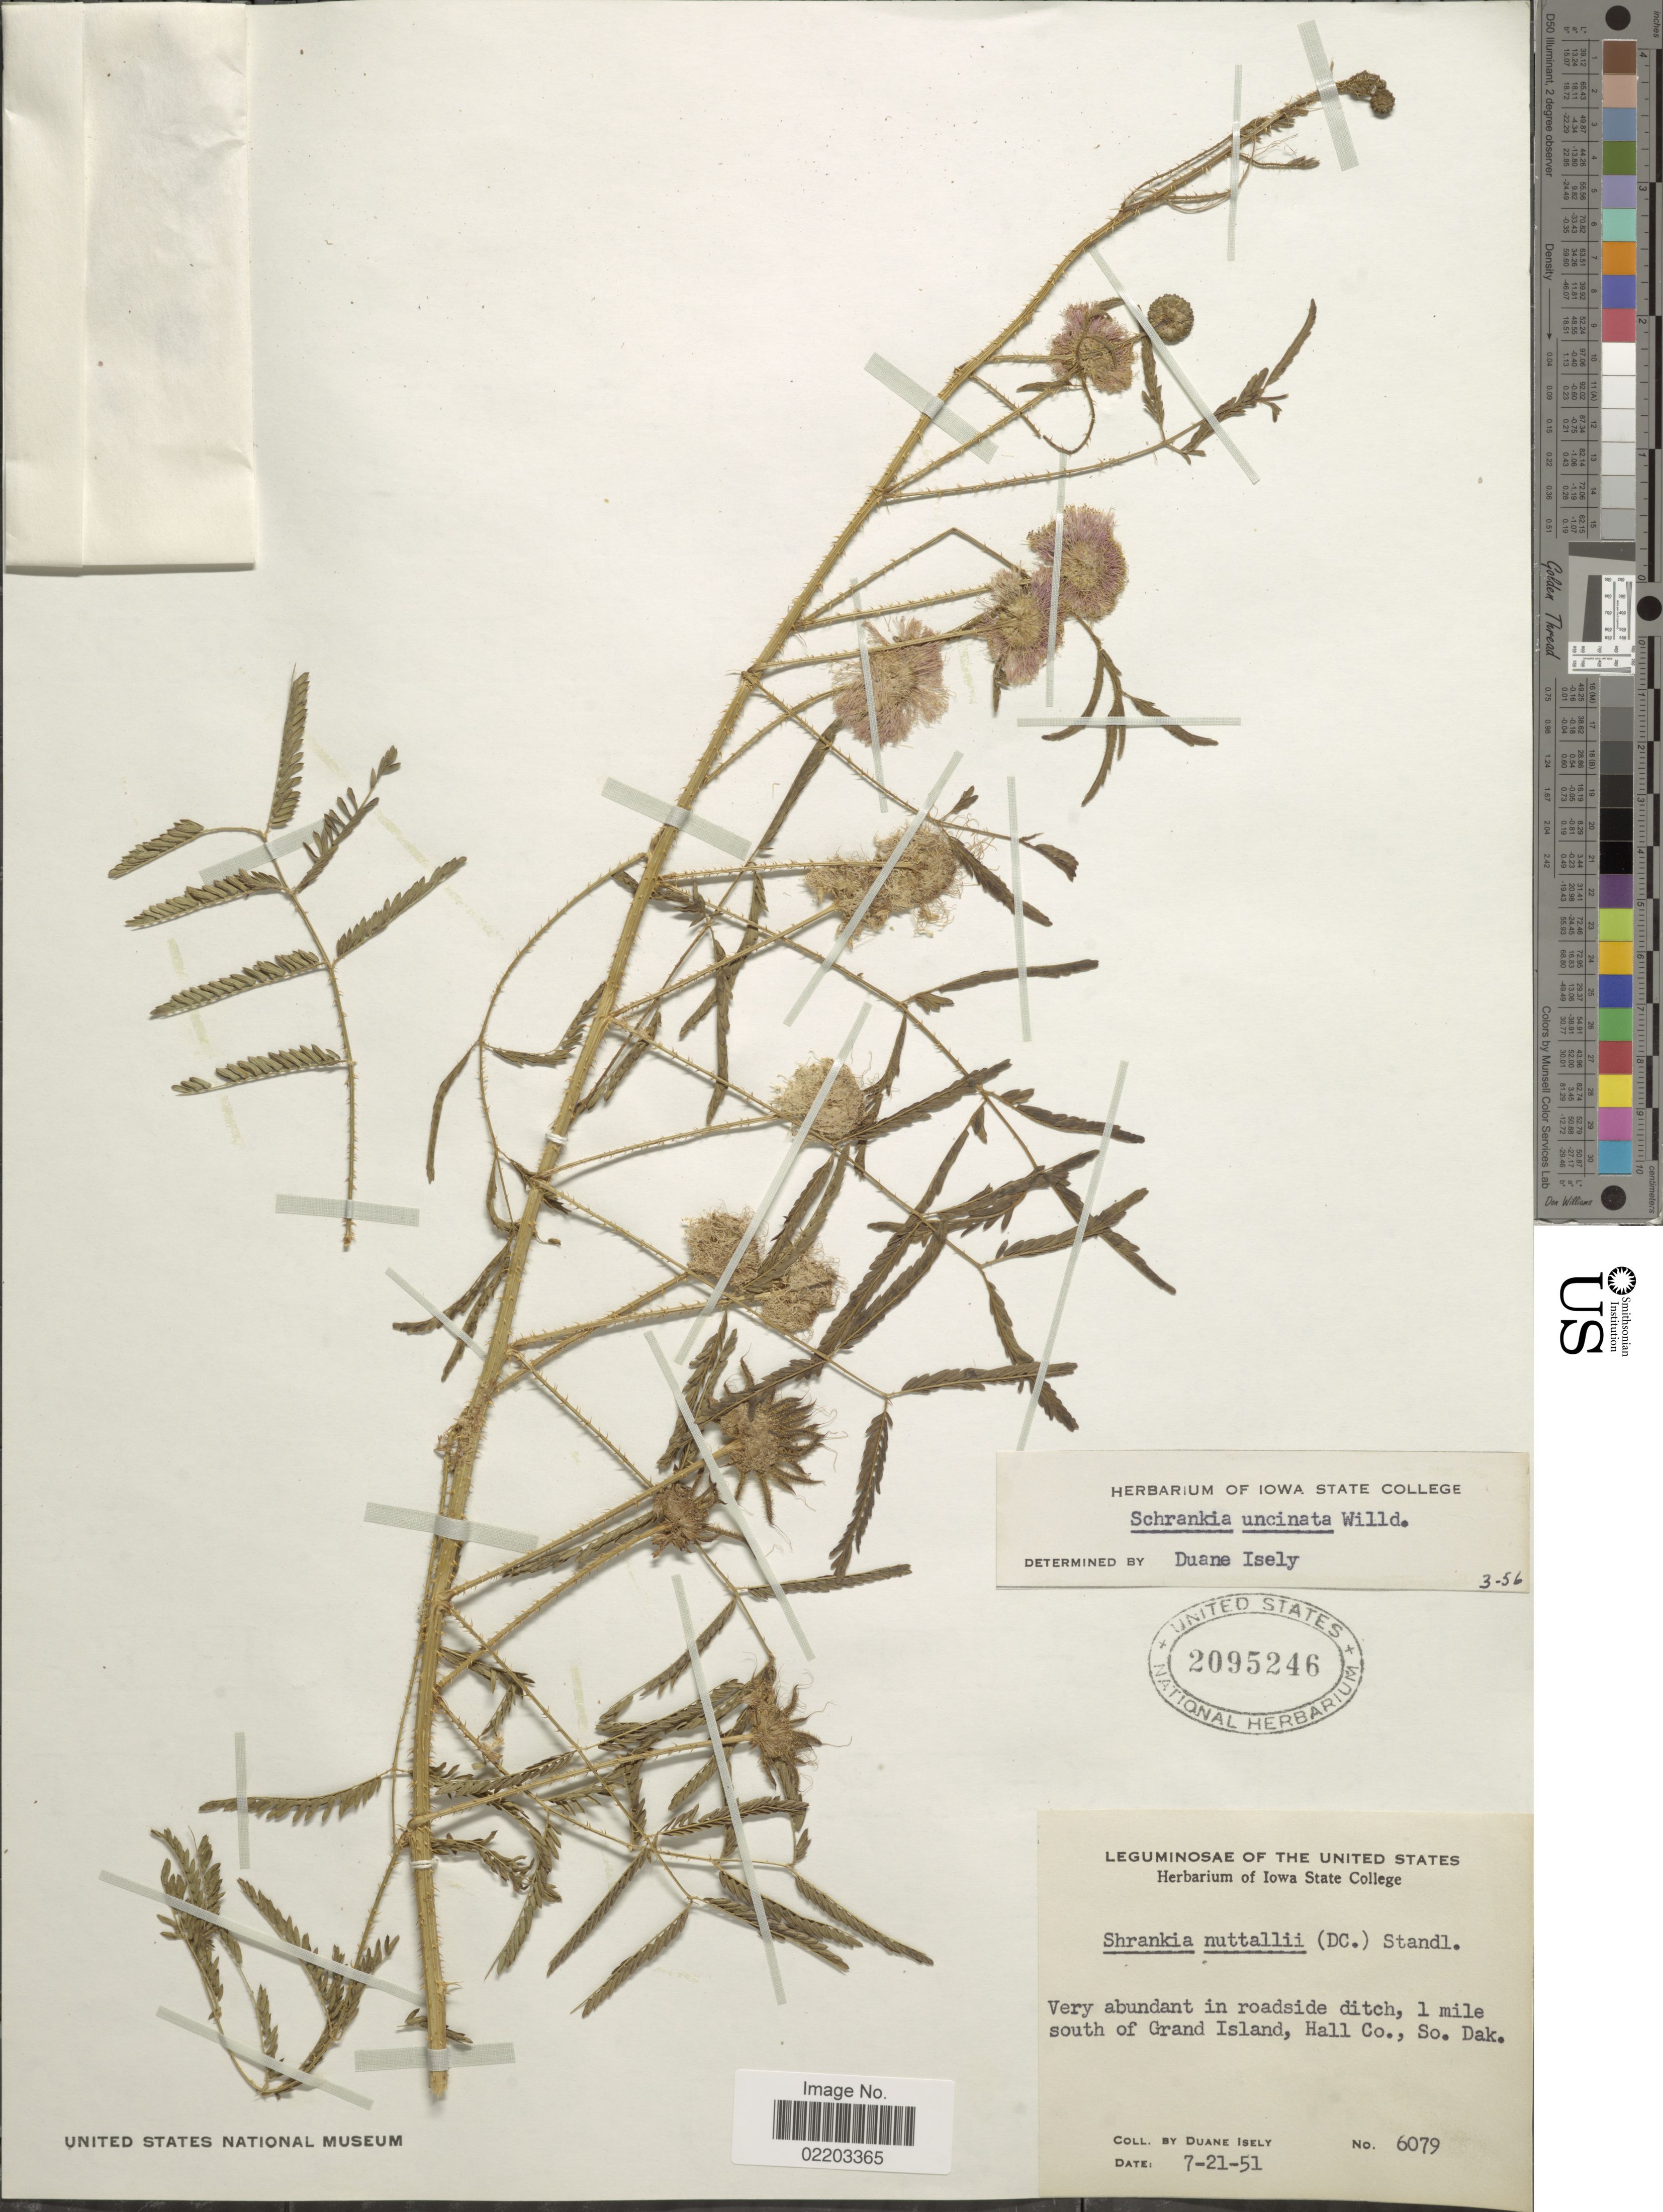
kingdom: Plantae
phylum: Tracheophyta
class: Magnoliopsida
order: Fabales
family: Fabaceae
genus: Mimosa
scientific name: Mimosa nuttallii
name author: (DC.) B.L. Turner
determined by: Strong, M. T., (US), Smithsonian Institution - National Museum of Natural History (UNITED STATES)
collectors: D. Isely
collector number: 6079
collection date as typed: Transcribed d/m/y: 21/7/51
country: United States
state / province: South Dakota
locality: Very abundant in roadside ditch, 1 mile south of Grand Island, Hall Co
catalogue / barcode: US 2095246